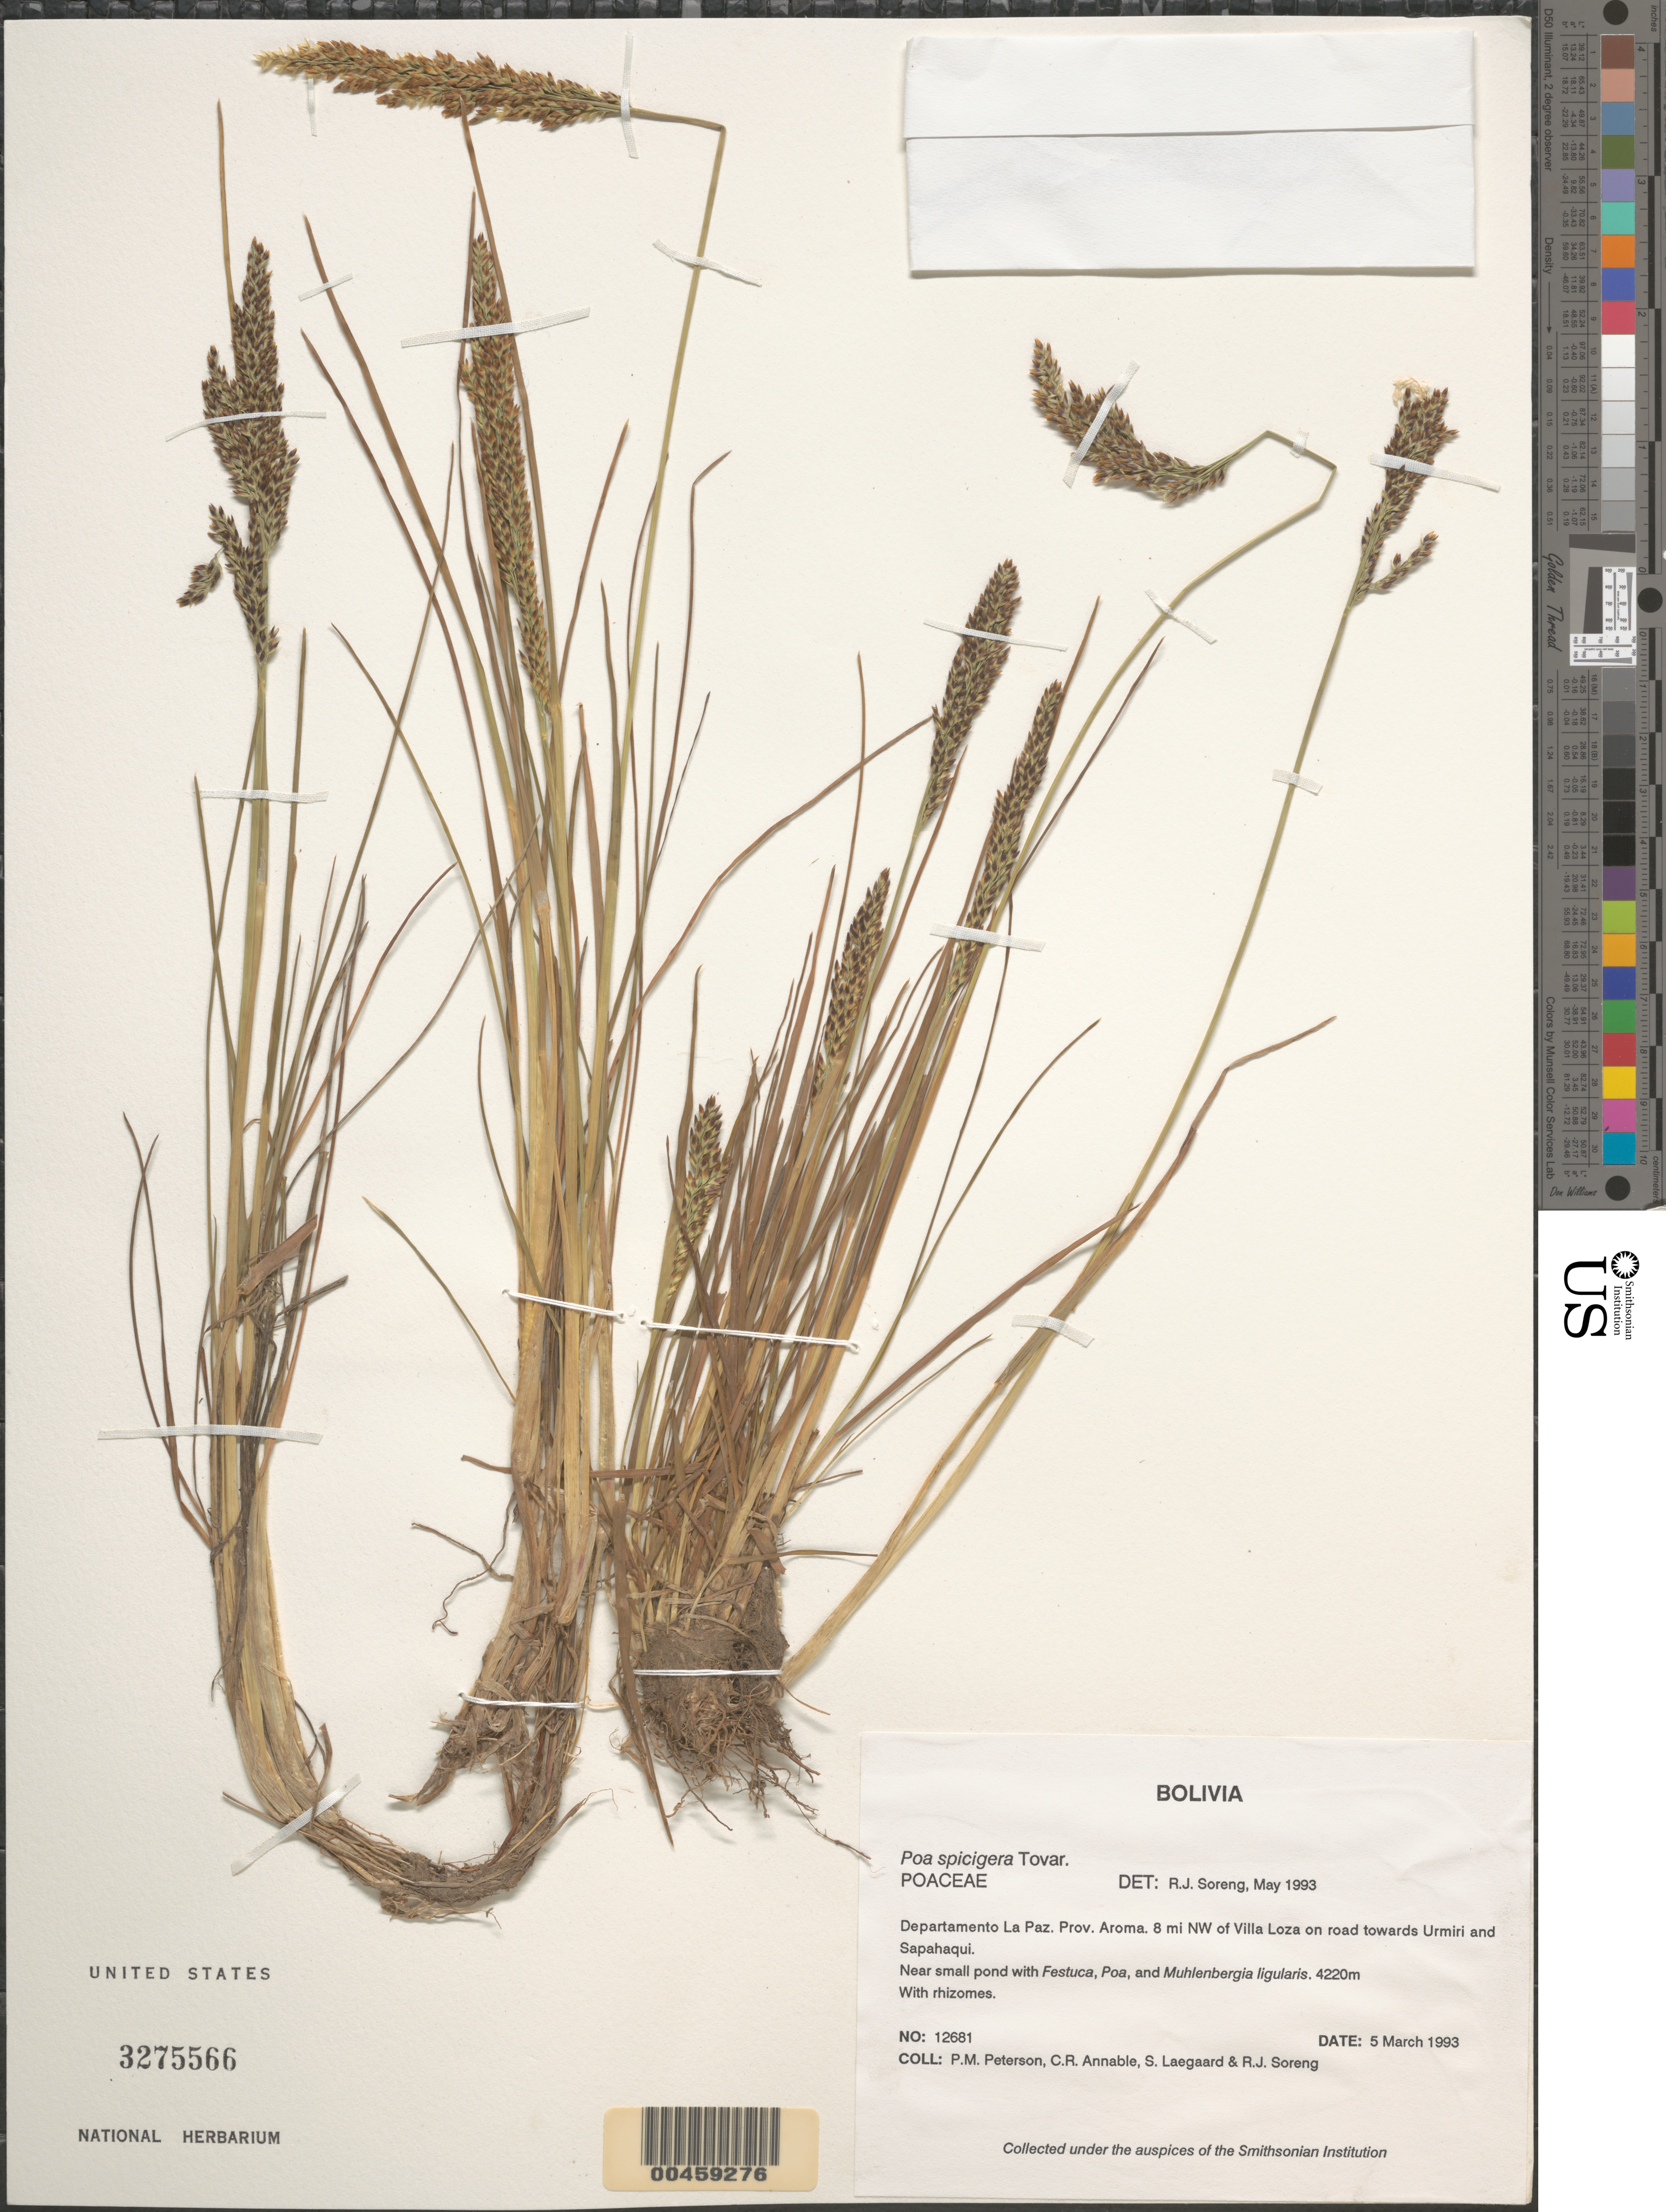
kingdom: Plantae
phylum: Tracheophyta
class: Liliopsida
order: Poales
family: Poaceae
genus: Poa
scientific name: Poa spicigera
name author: Tovar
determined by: Soreng, Robert J., Research Associate (BOT), Smithsonian Institution - National Museum of Natural History (UNITED STATES)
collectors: P. M. Peterson, C. R. Annable, S. Lægaard & R. J. Soreng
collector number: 12681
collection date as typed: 05 Mar 1993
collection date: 1993-03-05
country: Bolivia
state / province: La Paz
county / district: Aroma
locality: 8 mi NW of Villa Loza on road towards Urmiri and Sapahaqui.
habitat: Near small pond with Festuca, Poa, and Muhlenbergia ligularis.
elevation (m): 4220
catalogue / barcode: US 3275566